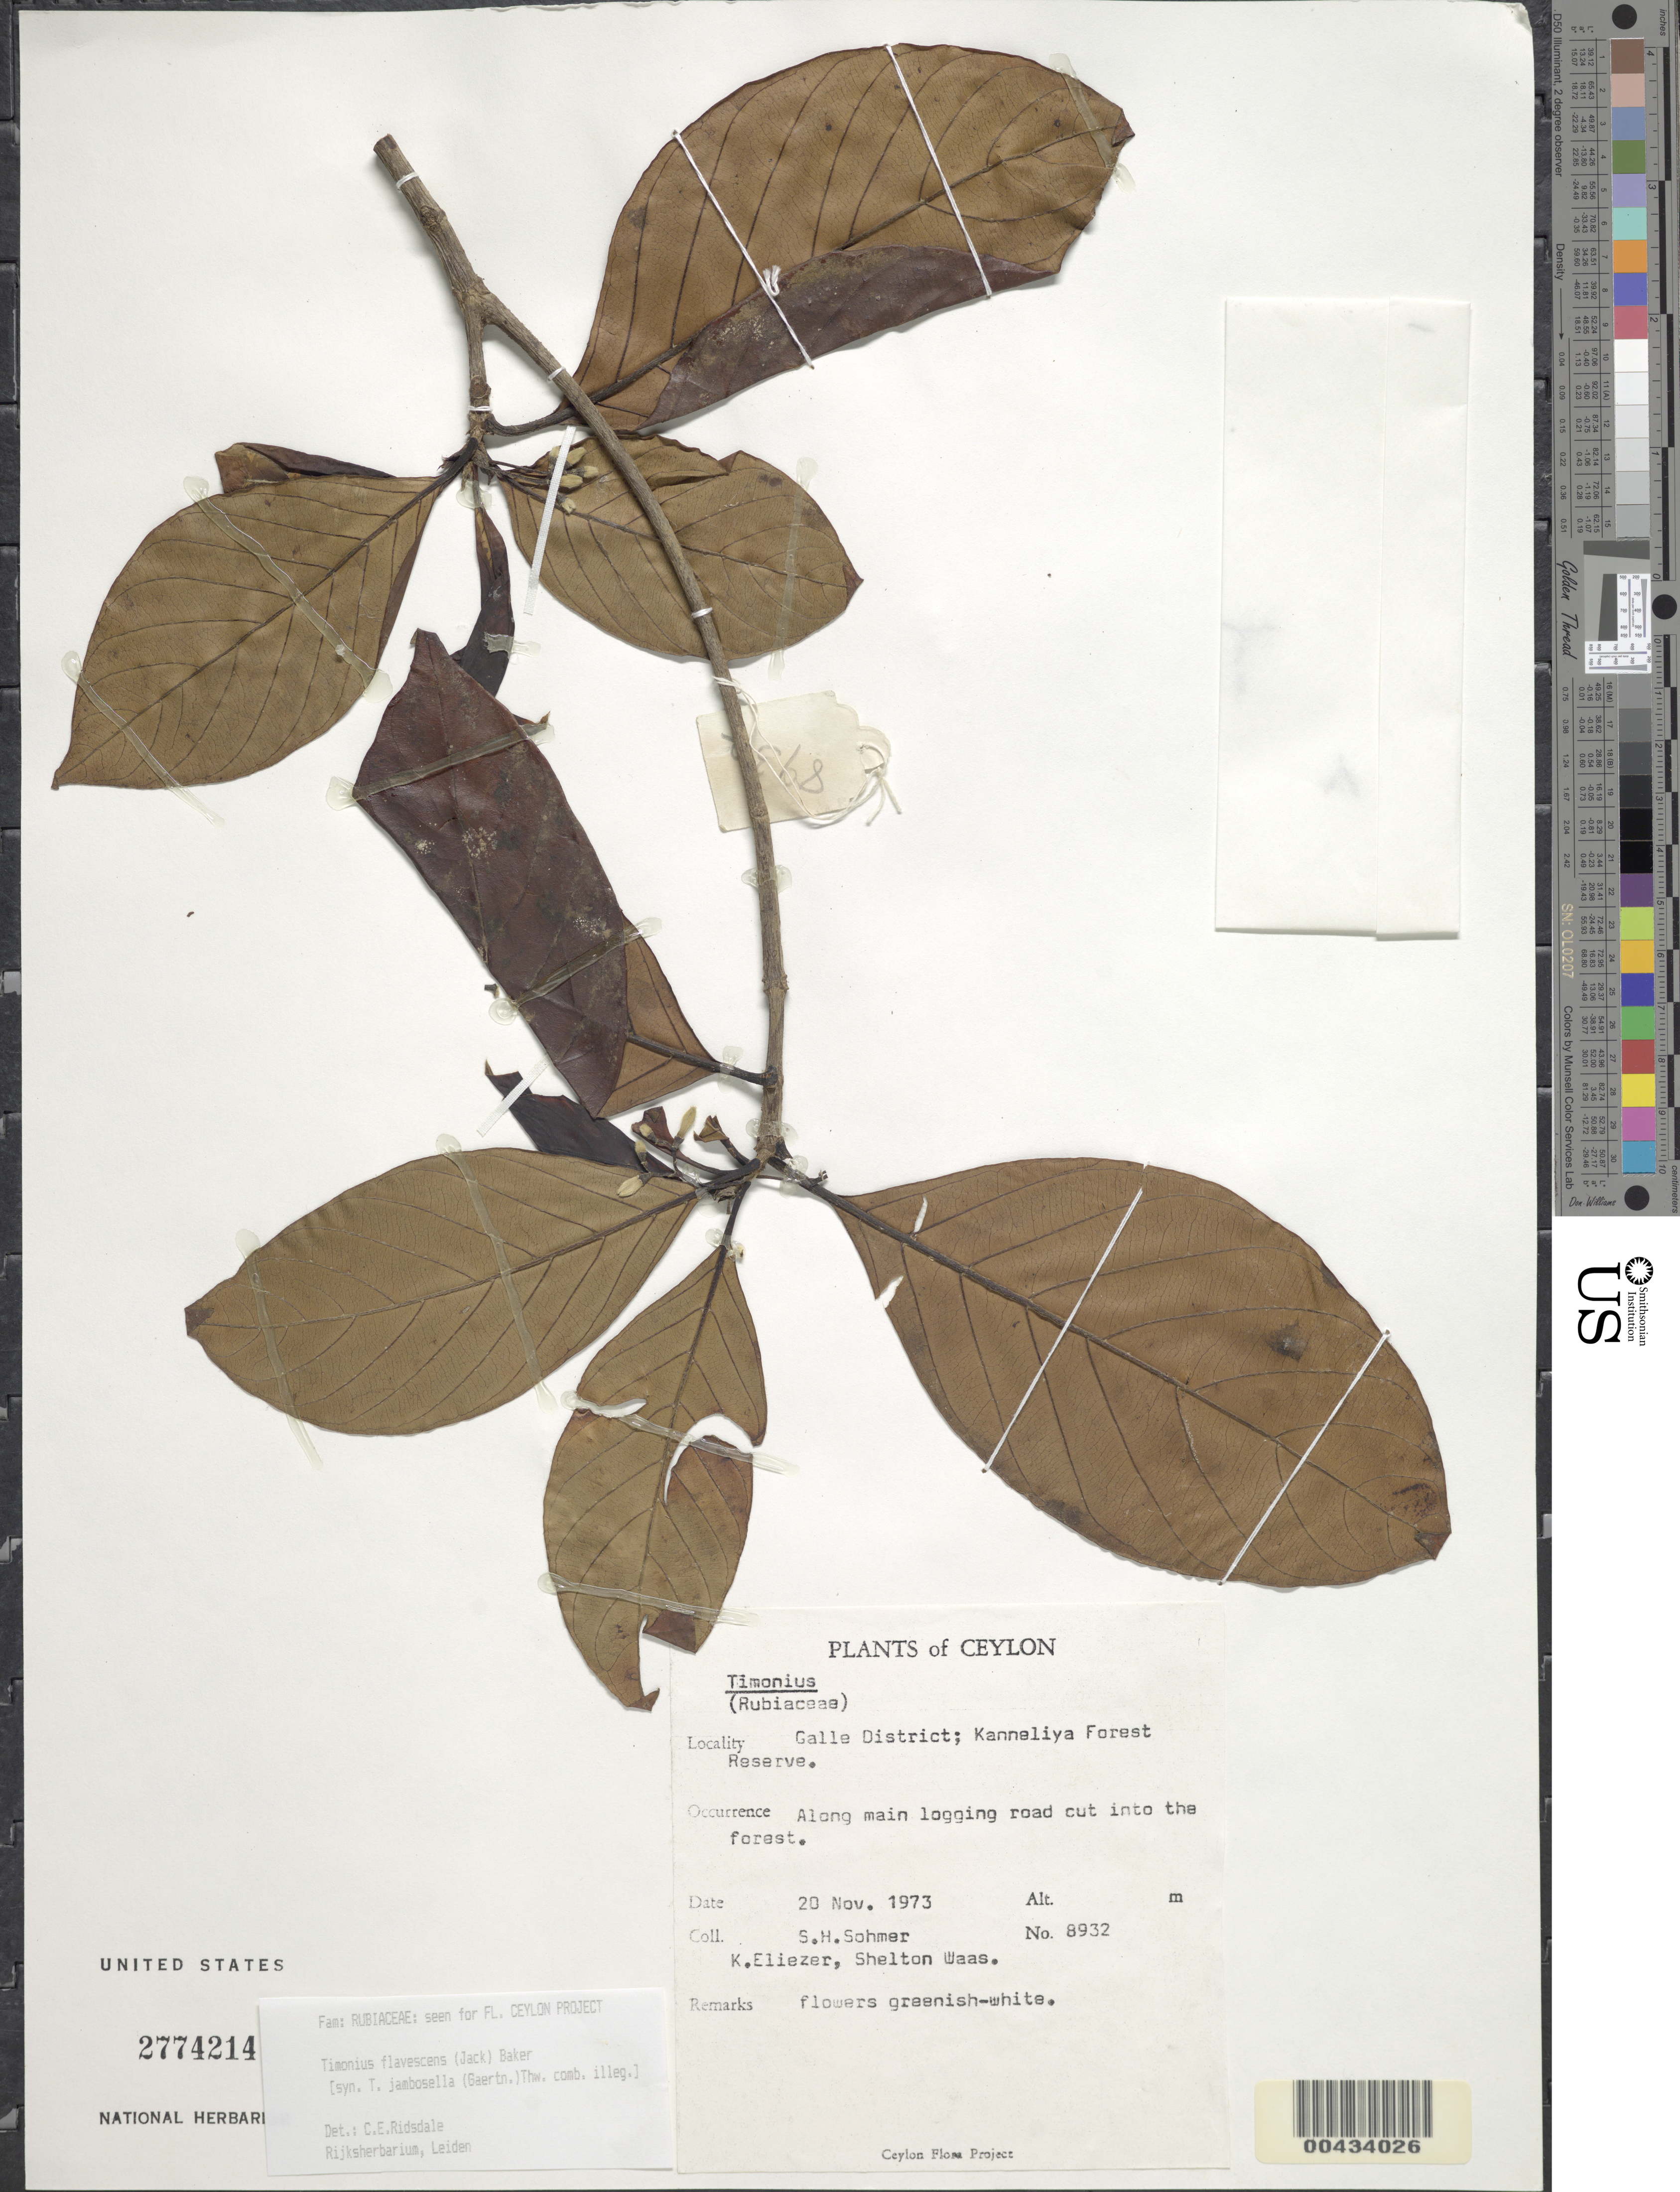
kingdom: Plantae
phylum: Tracheophyta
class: Magnoliopsida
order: Gentianales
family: Rubiaceae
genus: Timonius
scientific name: Timonius flavescens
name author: (Jack) Baker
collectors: S. H. Sohmer, K. Eliezer & S. Waas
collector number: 8932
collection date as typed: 20 Nov 1973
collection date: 1973-11-20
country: Sri Lanka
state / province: Southern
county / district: Galle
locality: Kanneliya For. Res.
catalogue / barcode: US 2774214